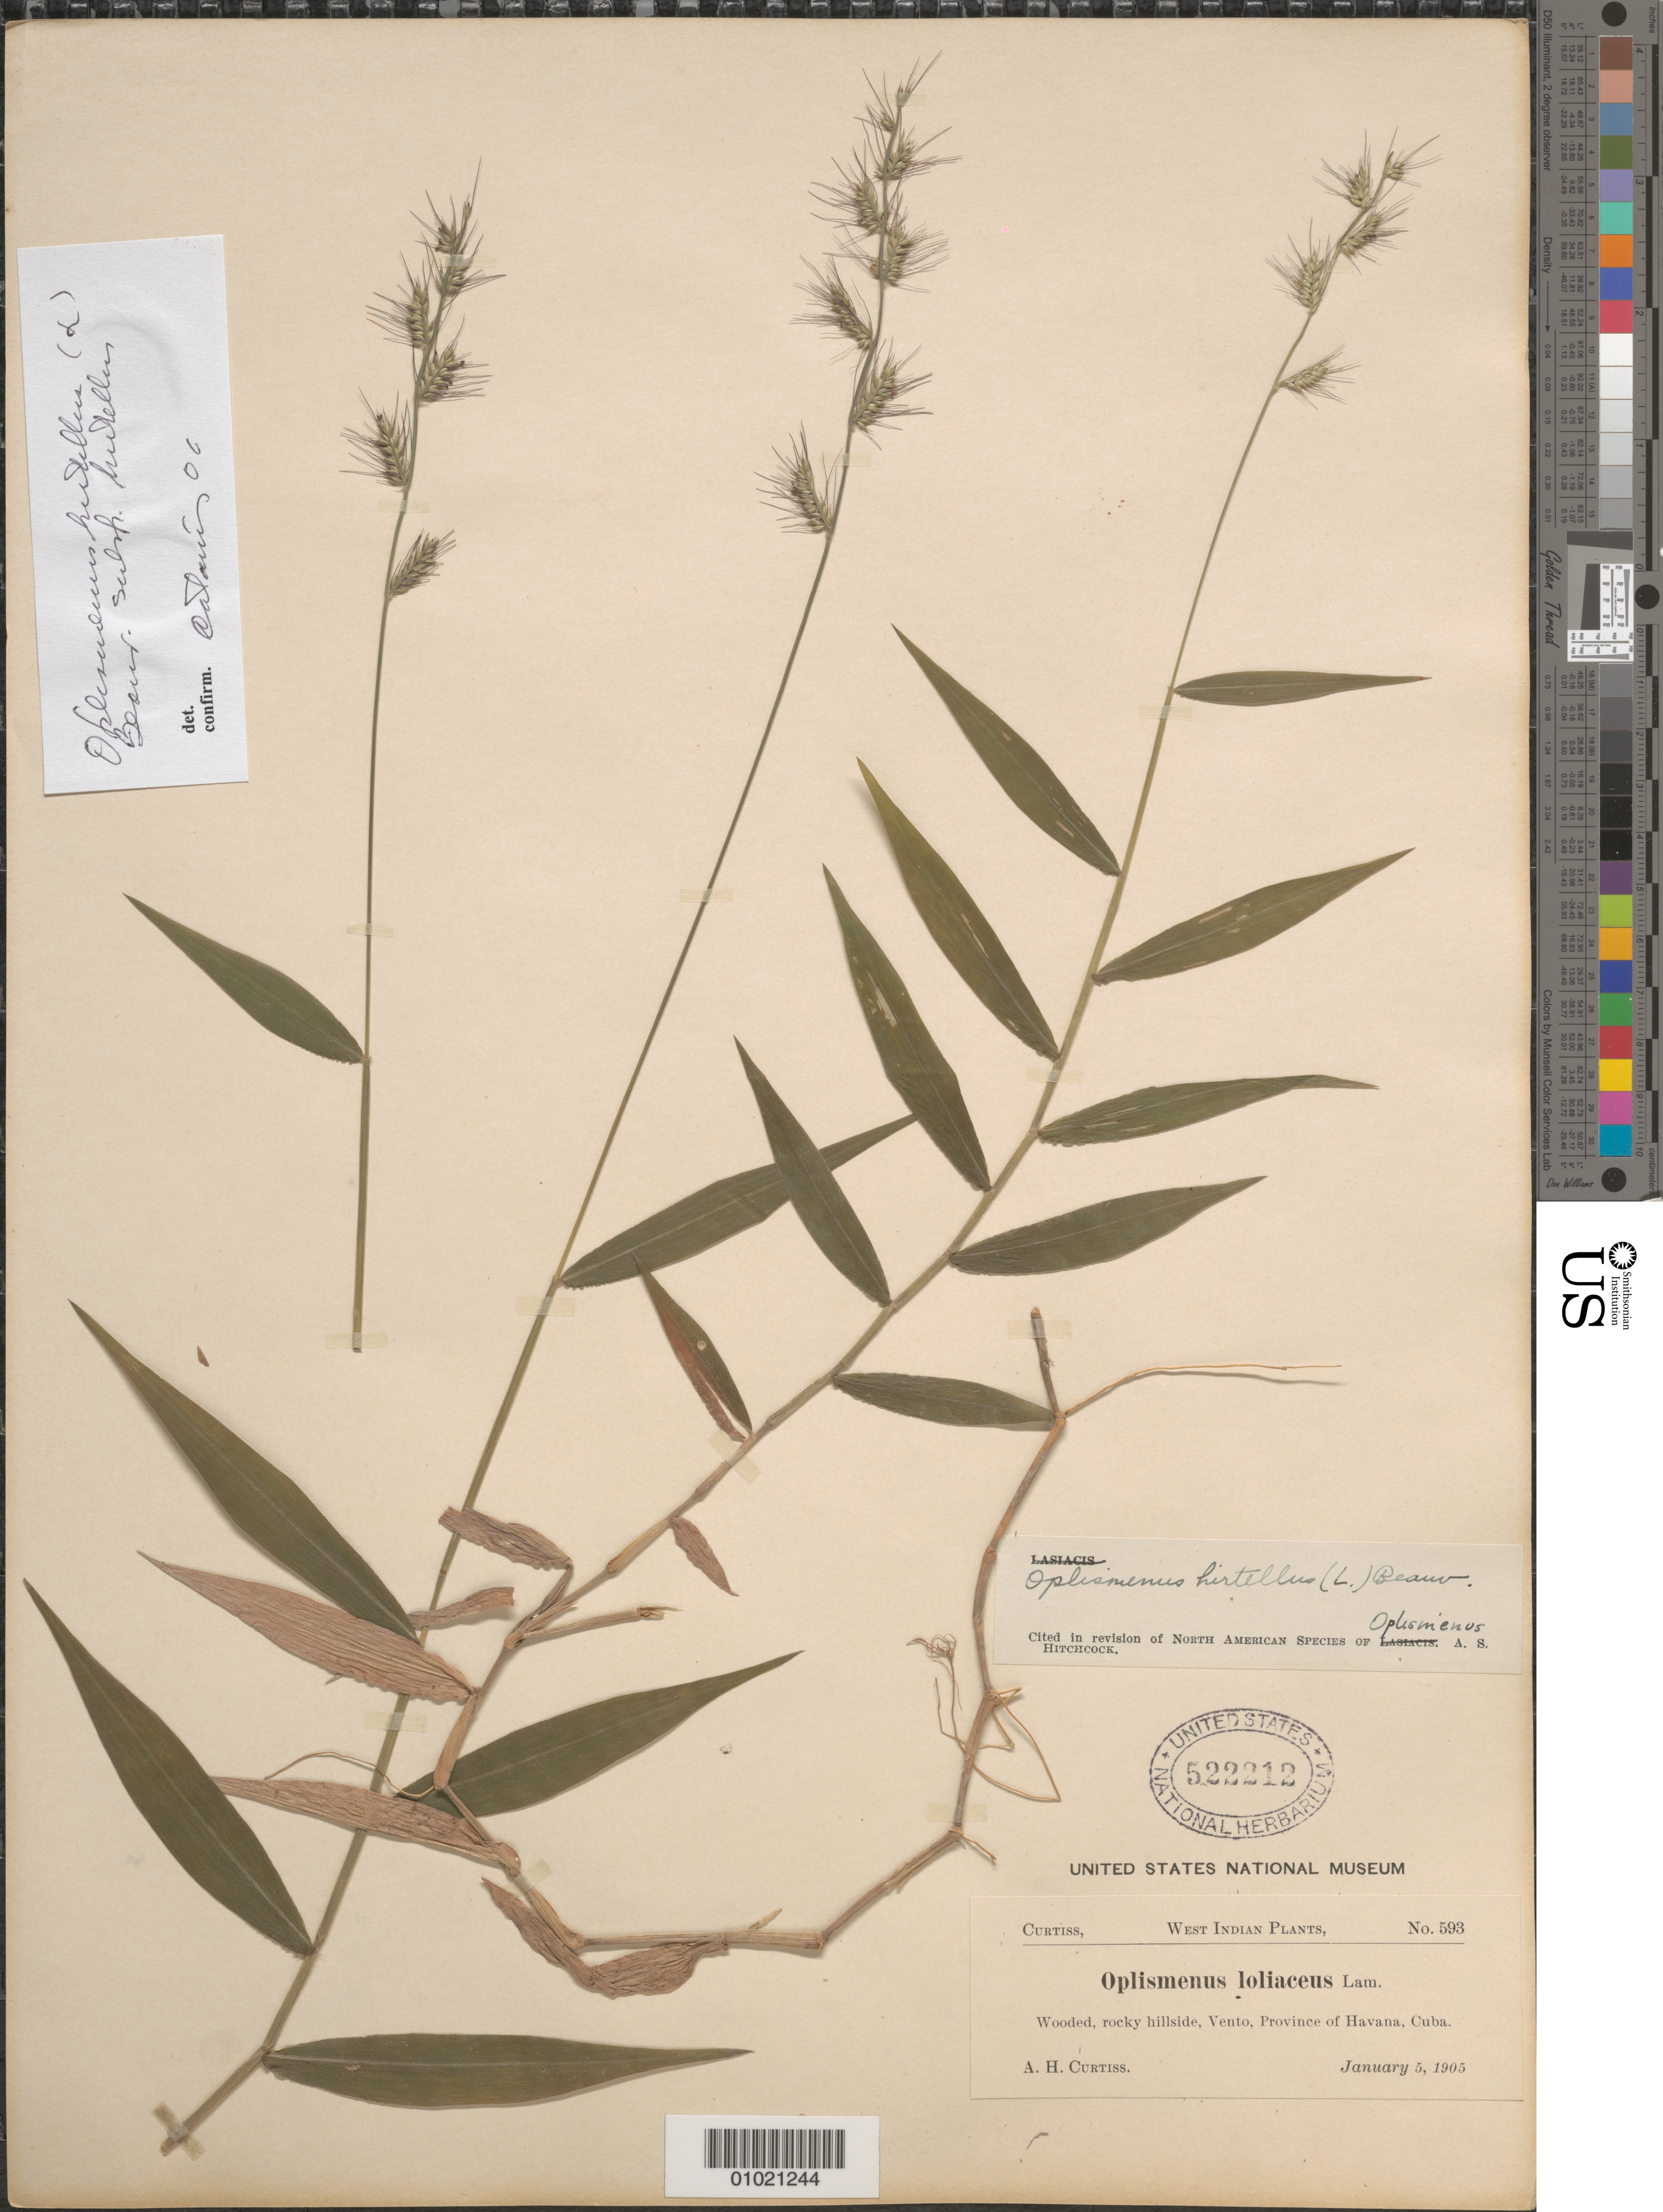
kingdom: Plantae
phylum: Tracheophyta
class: Liliopsida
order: Poales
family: Poaceae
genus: Oplismenus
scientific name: Oplismenus hirtellus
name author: (L.) P. Beauv.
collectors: A. H. Curtiss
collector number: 593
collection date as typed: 05 Jan 1905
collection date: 1905-01-05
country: Cuba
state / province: La Habana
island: Cuba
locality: Wooded, rocky hillside, Vento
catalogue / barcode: US 522212